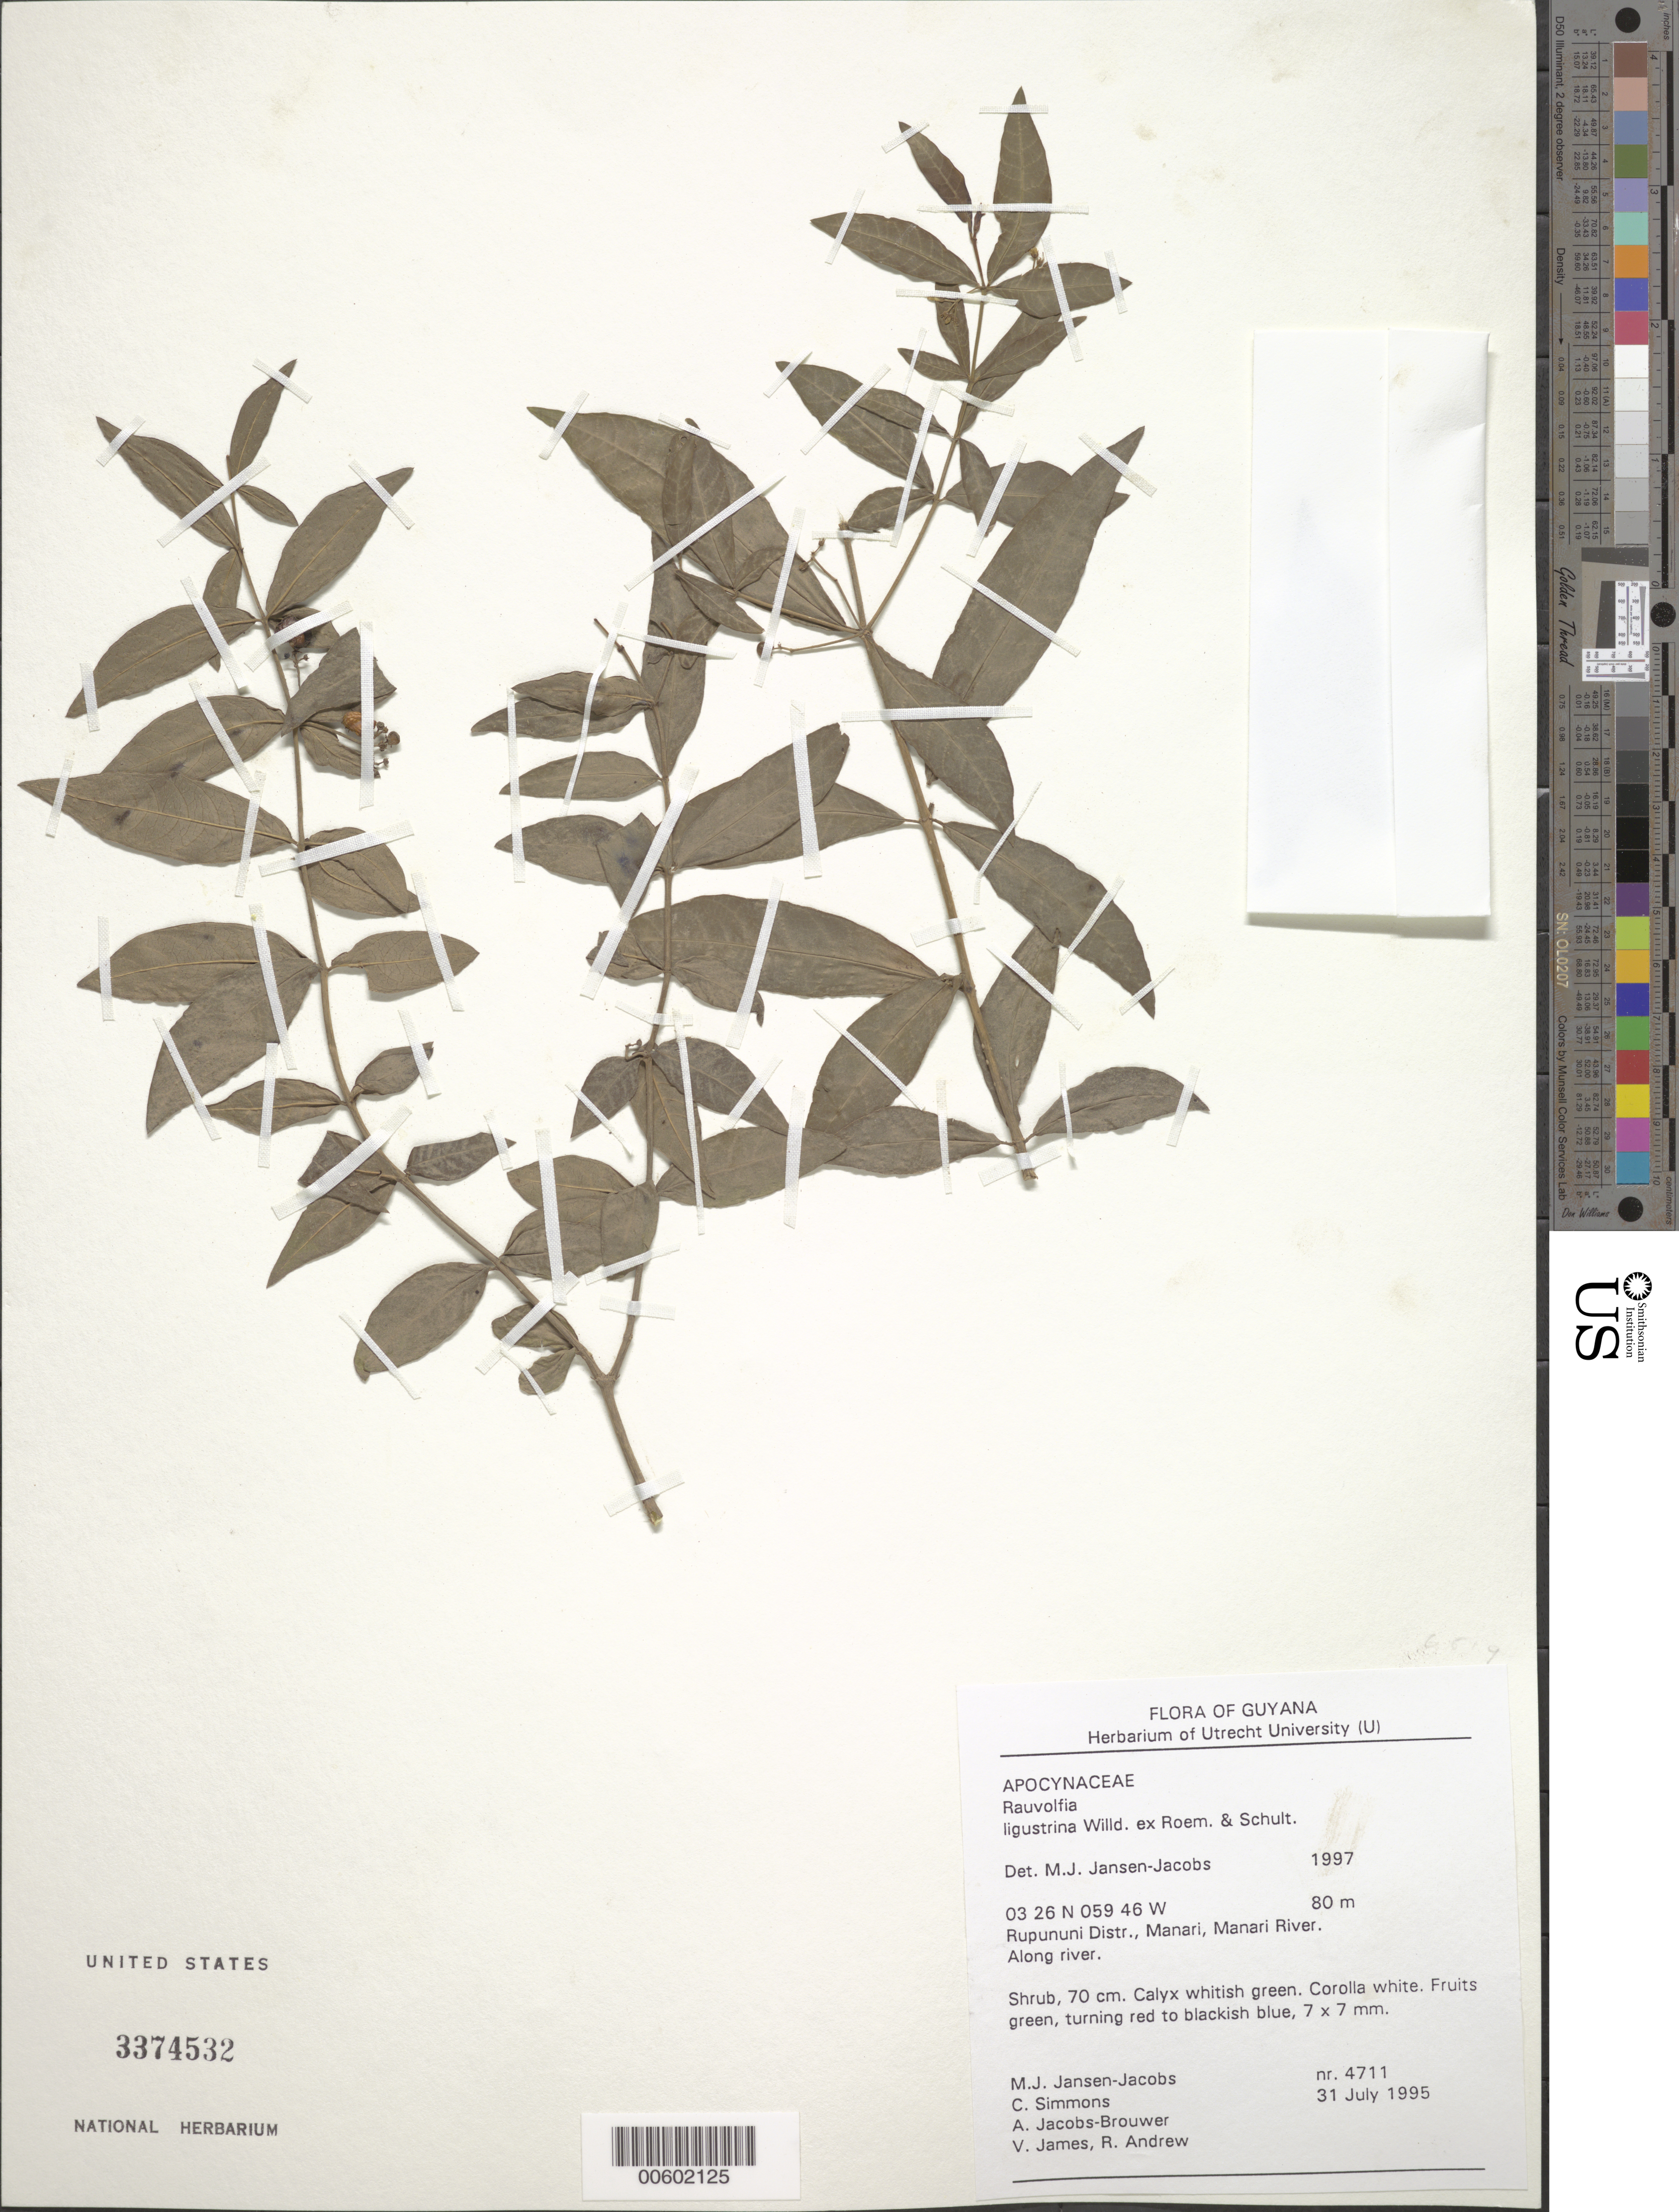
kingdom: Plantae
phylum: Tracheophyta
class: Magnoliopsida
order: Gentianales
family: Apocynaceae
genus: Rauvolfia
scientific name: Rauvolfia ligustrina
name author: Willd. ex Roem. & Schult.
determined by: Jansen-Jacobs, M. J., (U), Nationaal Herbarium Nederland, Utrecht University branch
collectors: M. J. Jansen-Jacobs, C. Simons, A. Jacobs-Brouwer, V. James & R. Andrew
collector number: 4711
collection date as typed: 31-Jul-95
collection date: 1995-07-31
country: Guyana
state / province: U. Takutu-U. Essequibo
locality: Manari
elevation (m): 80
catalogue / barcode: US 3374532